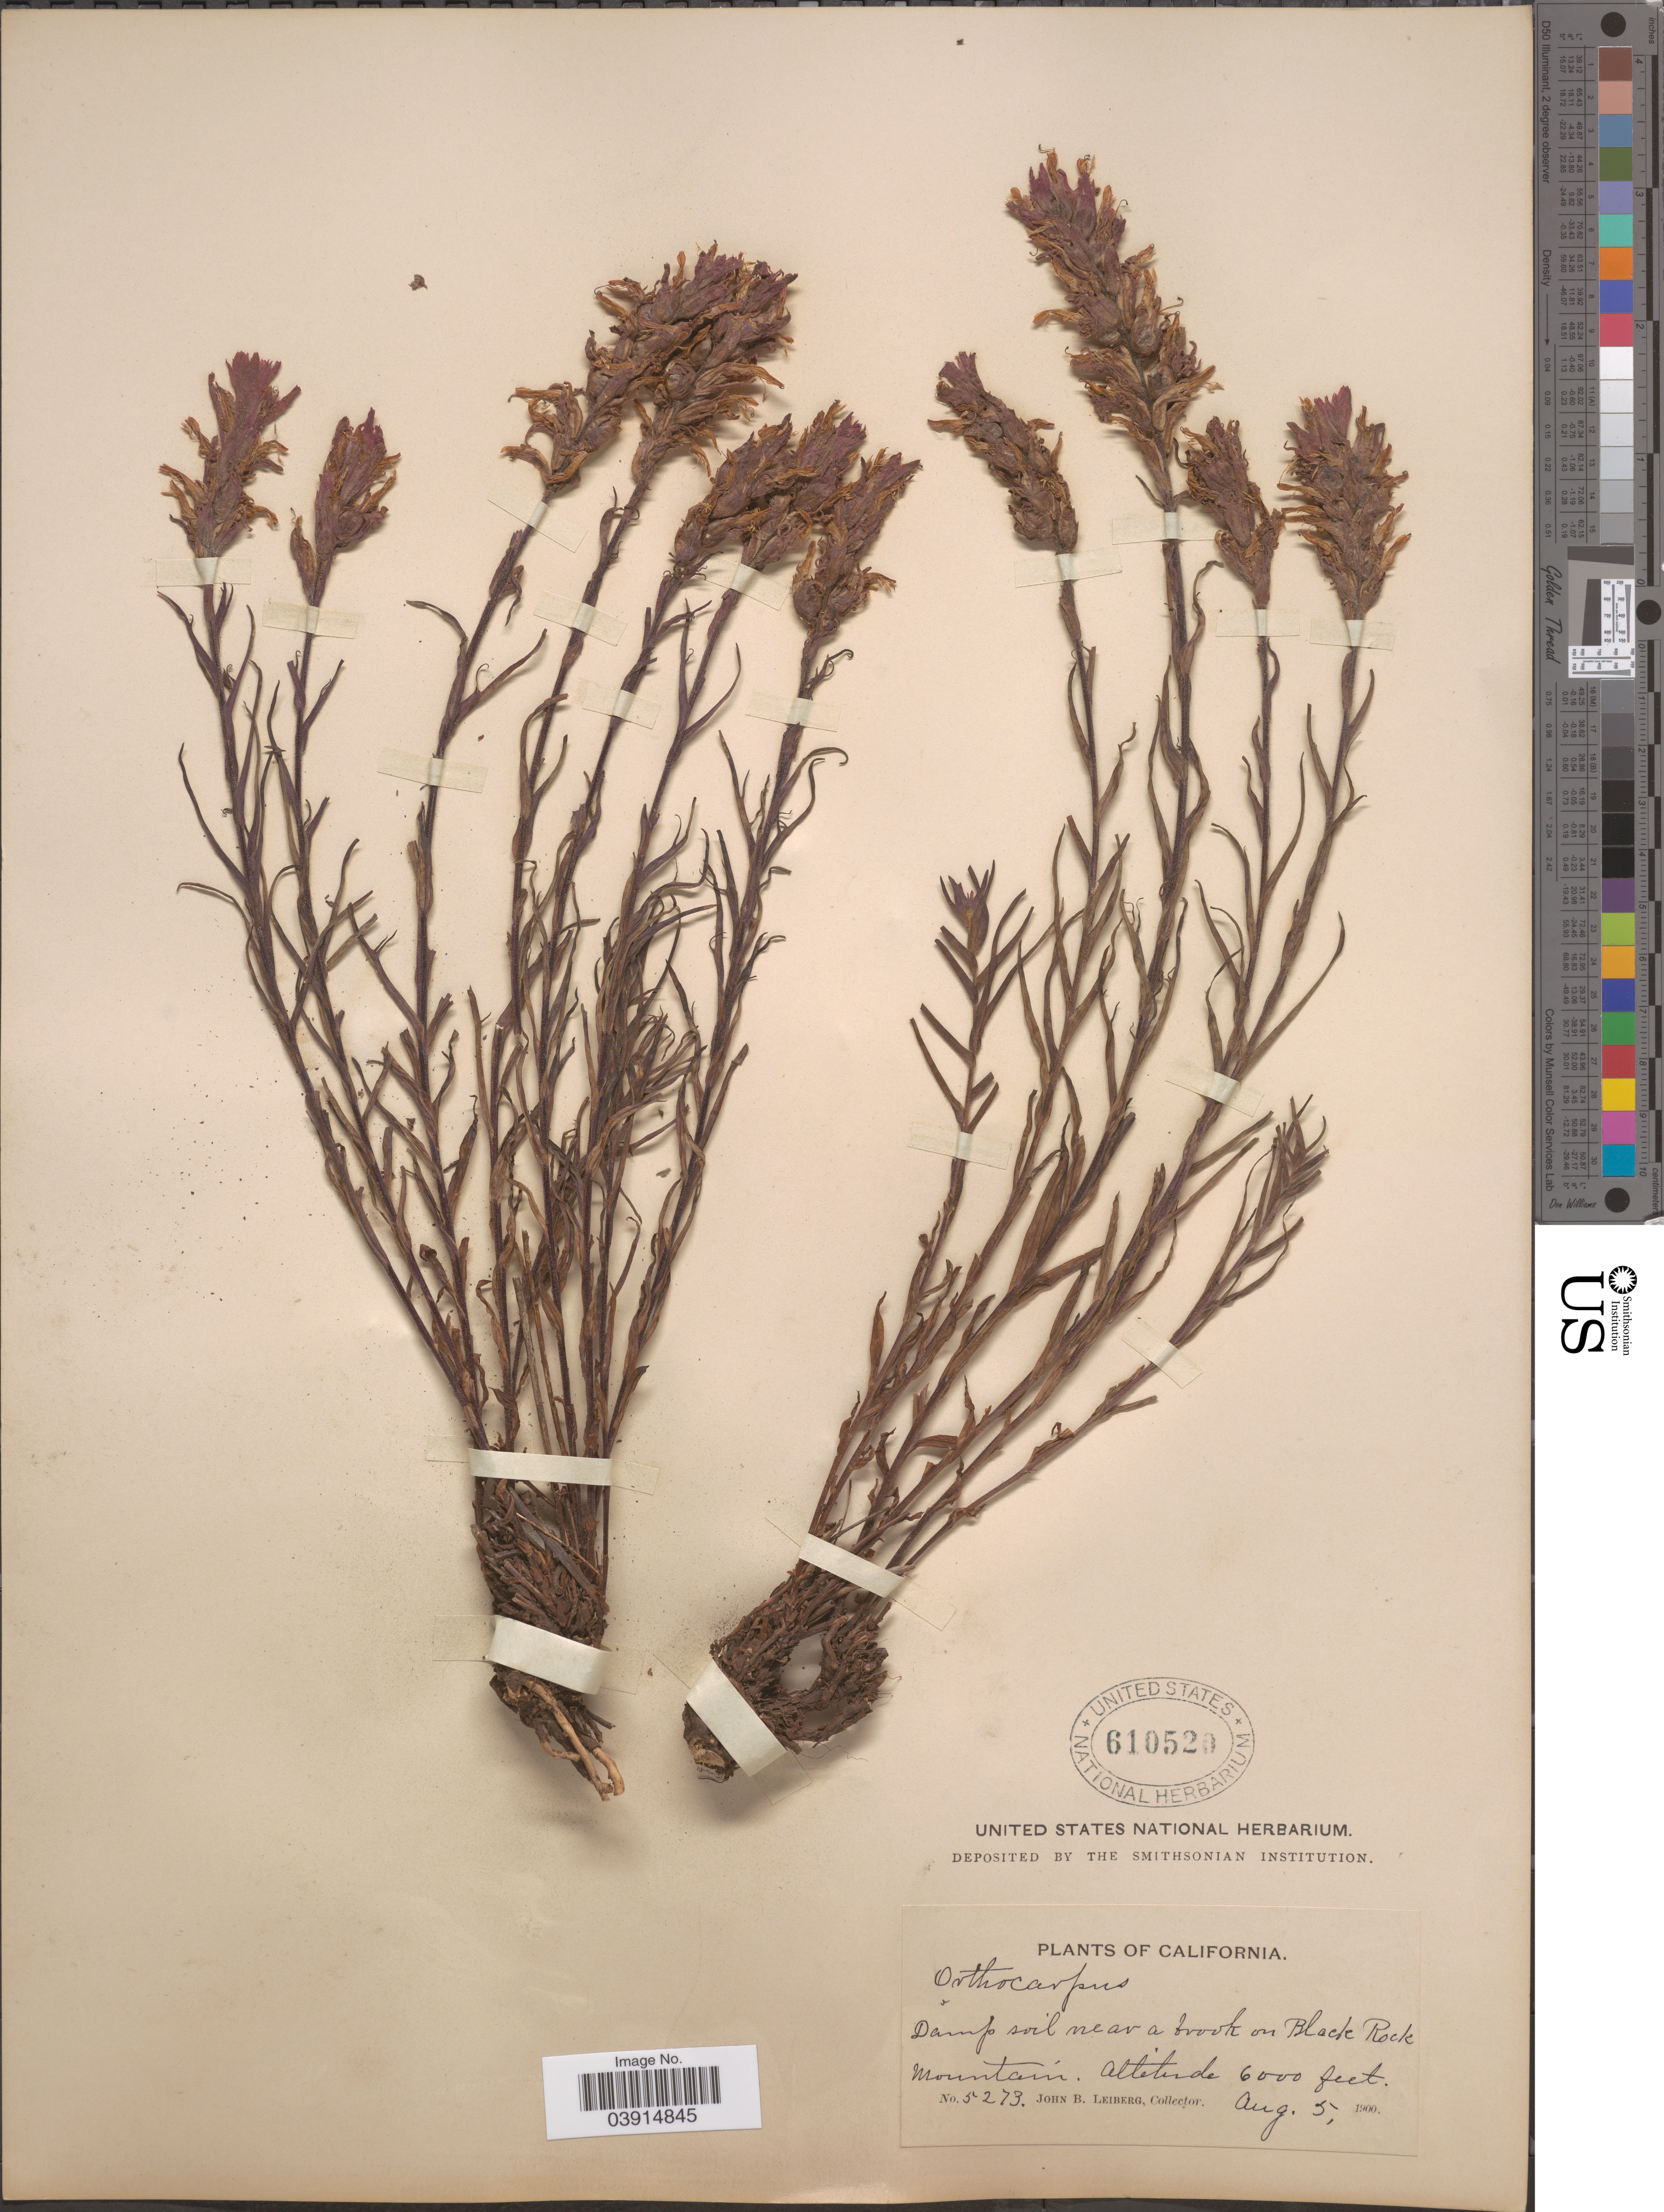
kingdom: Plantae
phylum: Tracheophyta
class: Magnoliopsida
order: Lamiales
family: Orobanchaceae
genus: Castilleja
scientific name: Castilleja sp.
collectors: J. B. Leiberg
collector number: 5273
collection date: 1900-08-05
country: United States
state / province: California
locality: Damp soil near a brook on Black Rock Mountain.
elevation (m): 1829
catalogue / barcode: US 610520